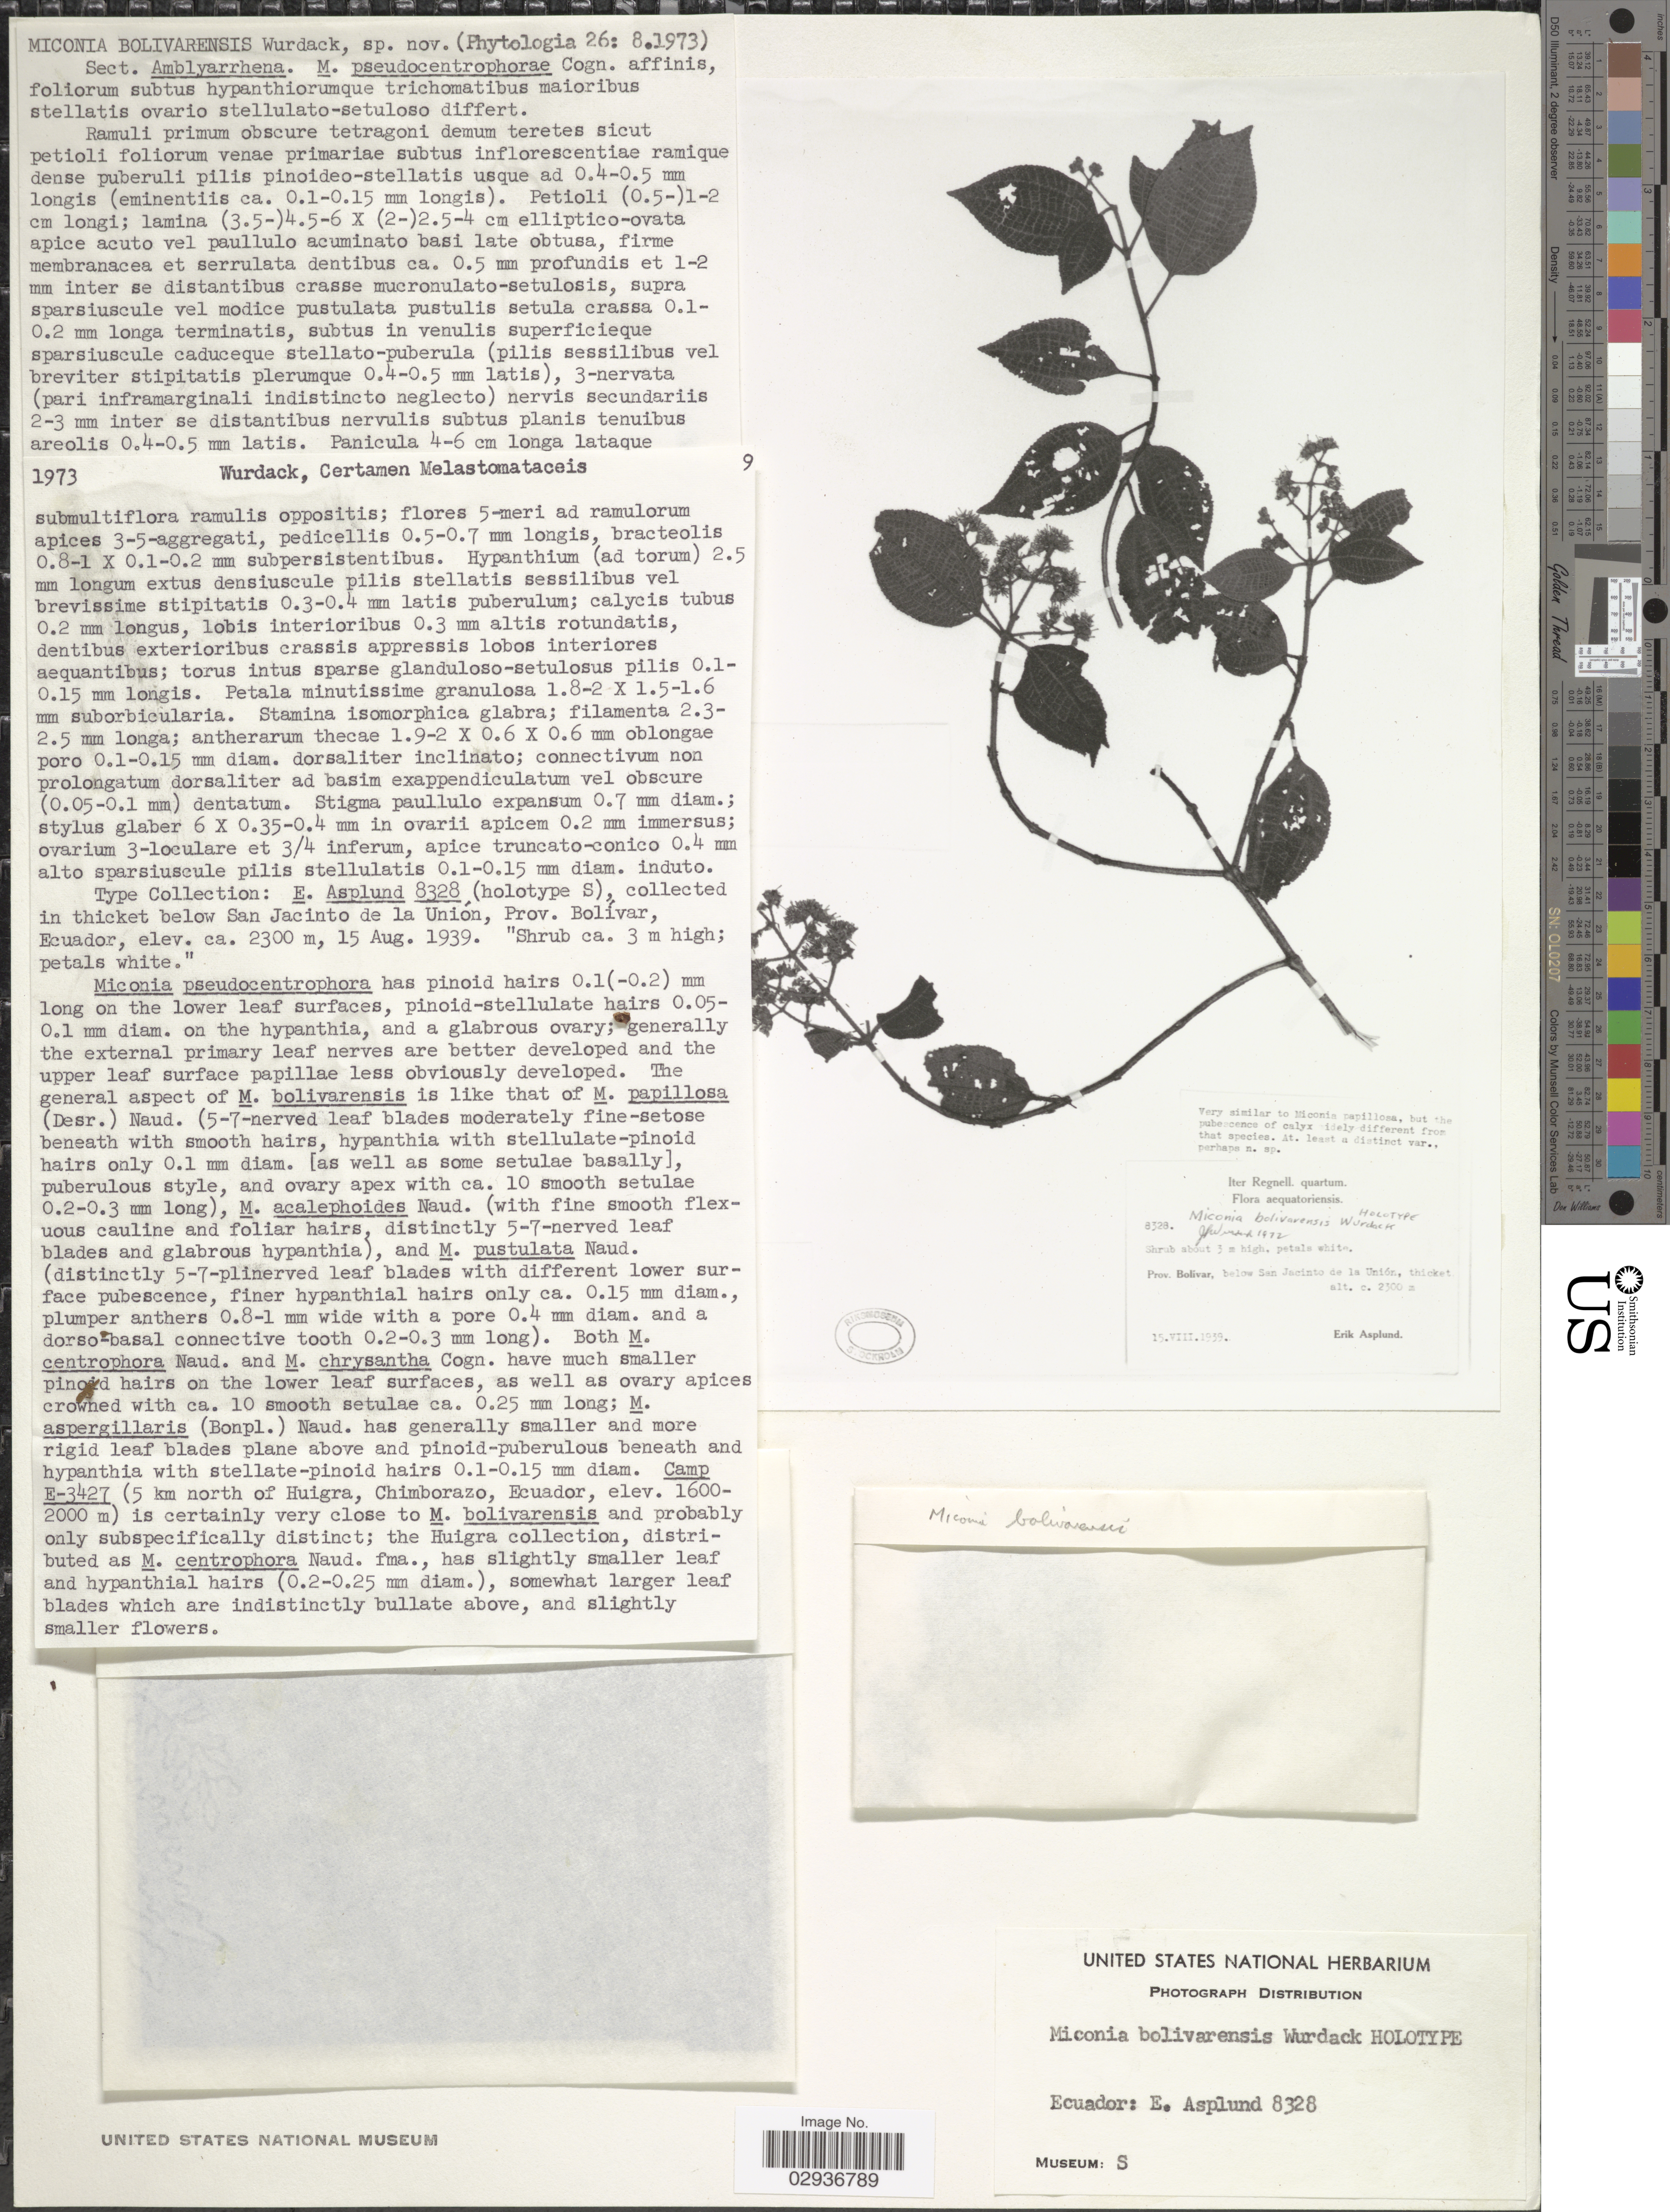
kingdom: Plantae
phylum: Tracheophyta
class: Magnoliopsida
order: Myrtales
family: Melastomataceae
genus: Miconia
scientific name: Miconia bolivarensis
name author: Wurdack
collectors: E. Asplund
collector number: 8328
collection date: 1939-08-15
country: Ecuador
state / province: Bolívar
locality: Below San Jacinto de la Unión.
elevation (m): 2300